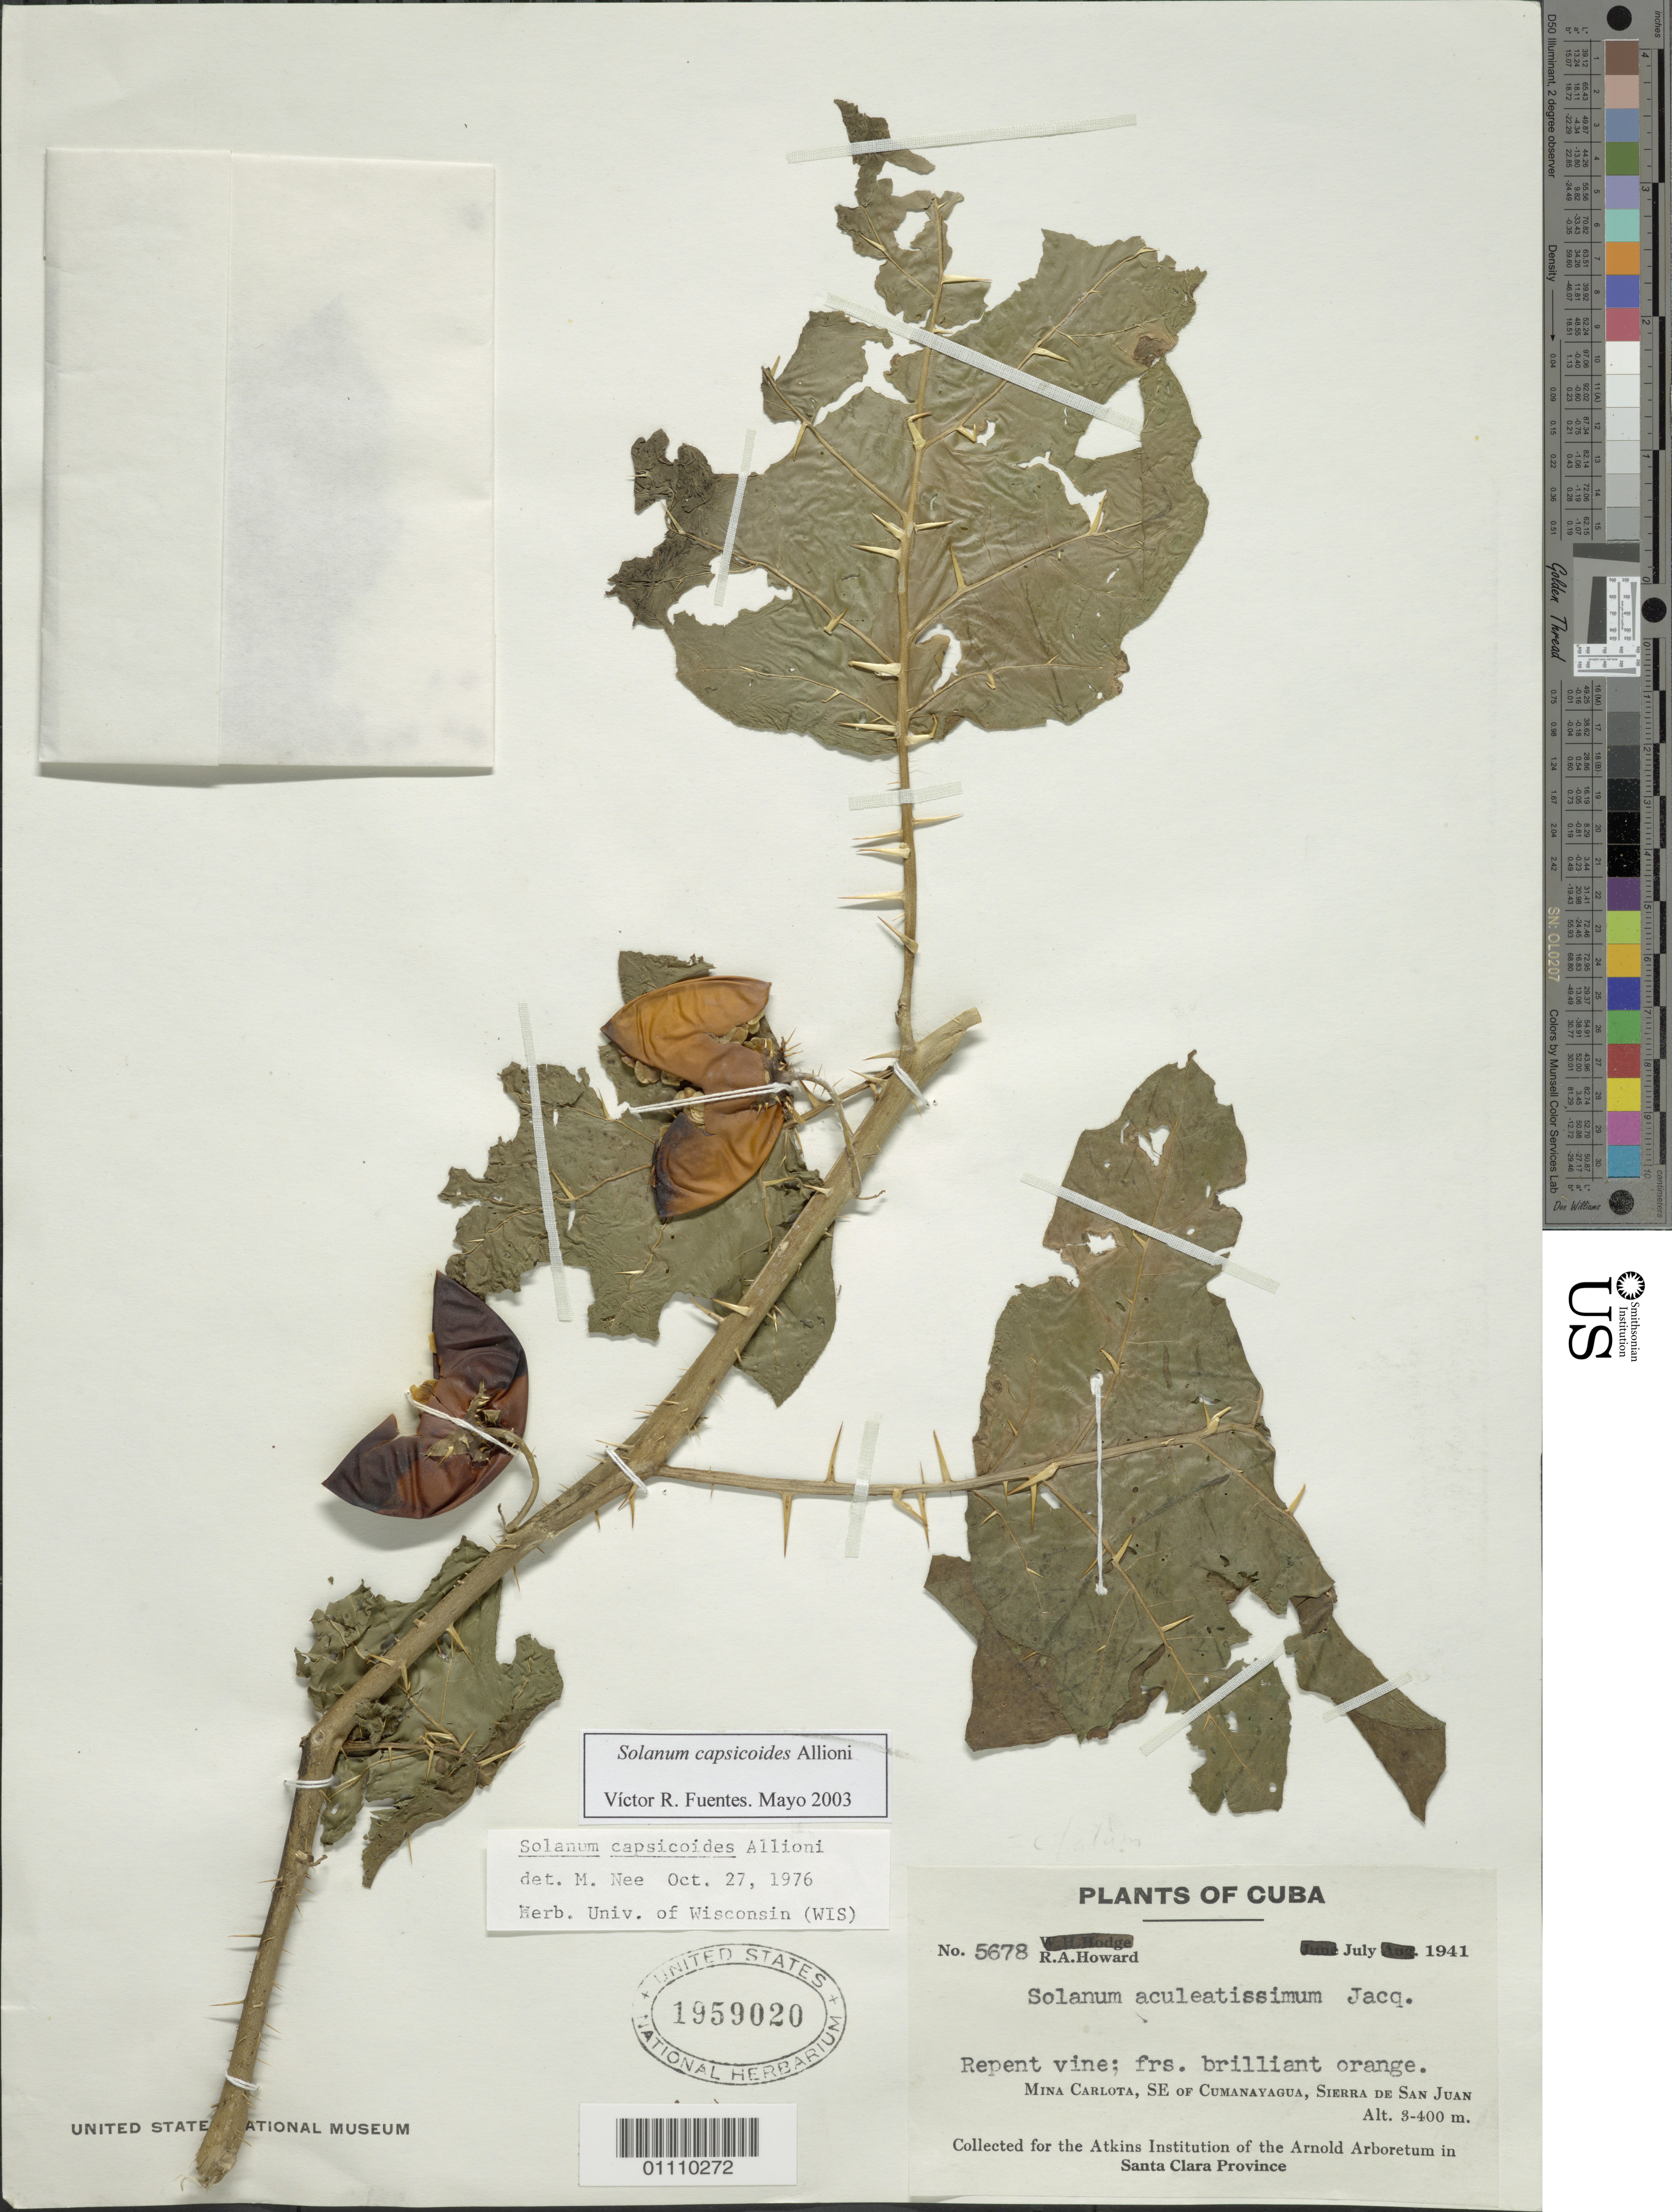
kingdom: Plantae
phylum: Tracheophyta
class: Magnoliopsida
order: Solanales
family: Solanaceae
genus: Solanum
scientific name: Solanum capsicoides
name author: All.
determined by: Fuentes, V. R.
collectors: R. A. Howard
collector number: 5678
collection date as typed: Jul 1941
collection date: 1941-07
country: Cuba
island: Cuba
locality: Sierra de San Juan, Mina Carlota, SE of Cumanaygua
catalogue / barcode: US 1959020